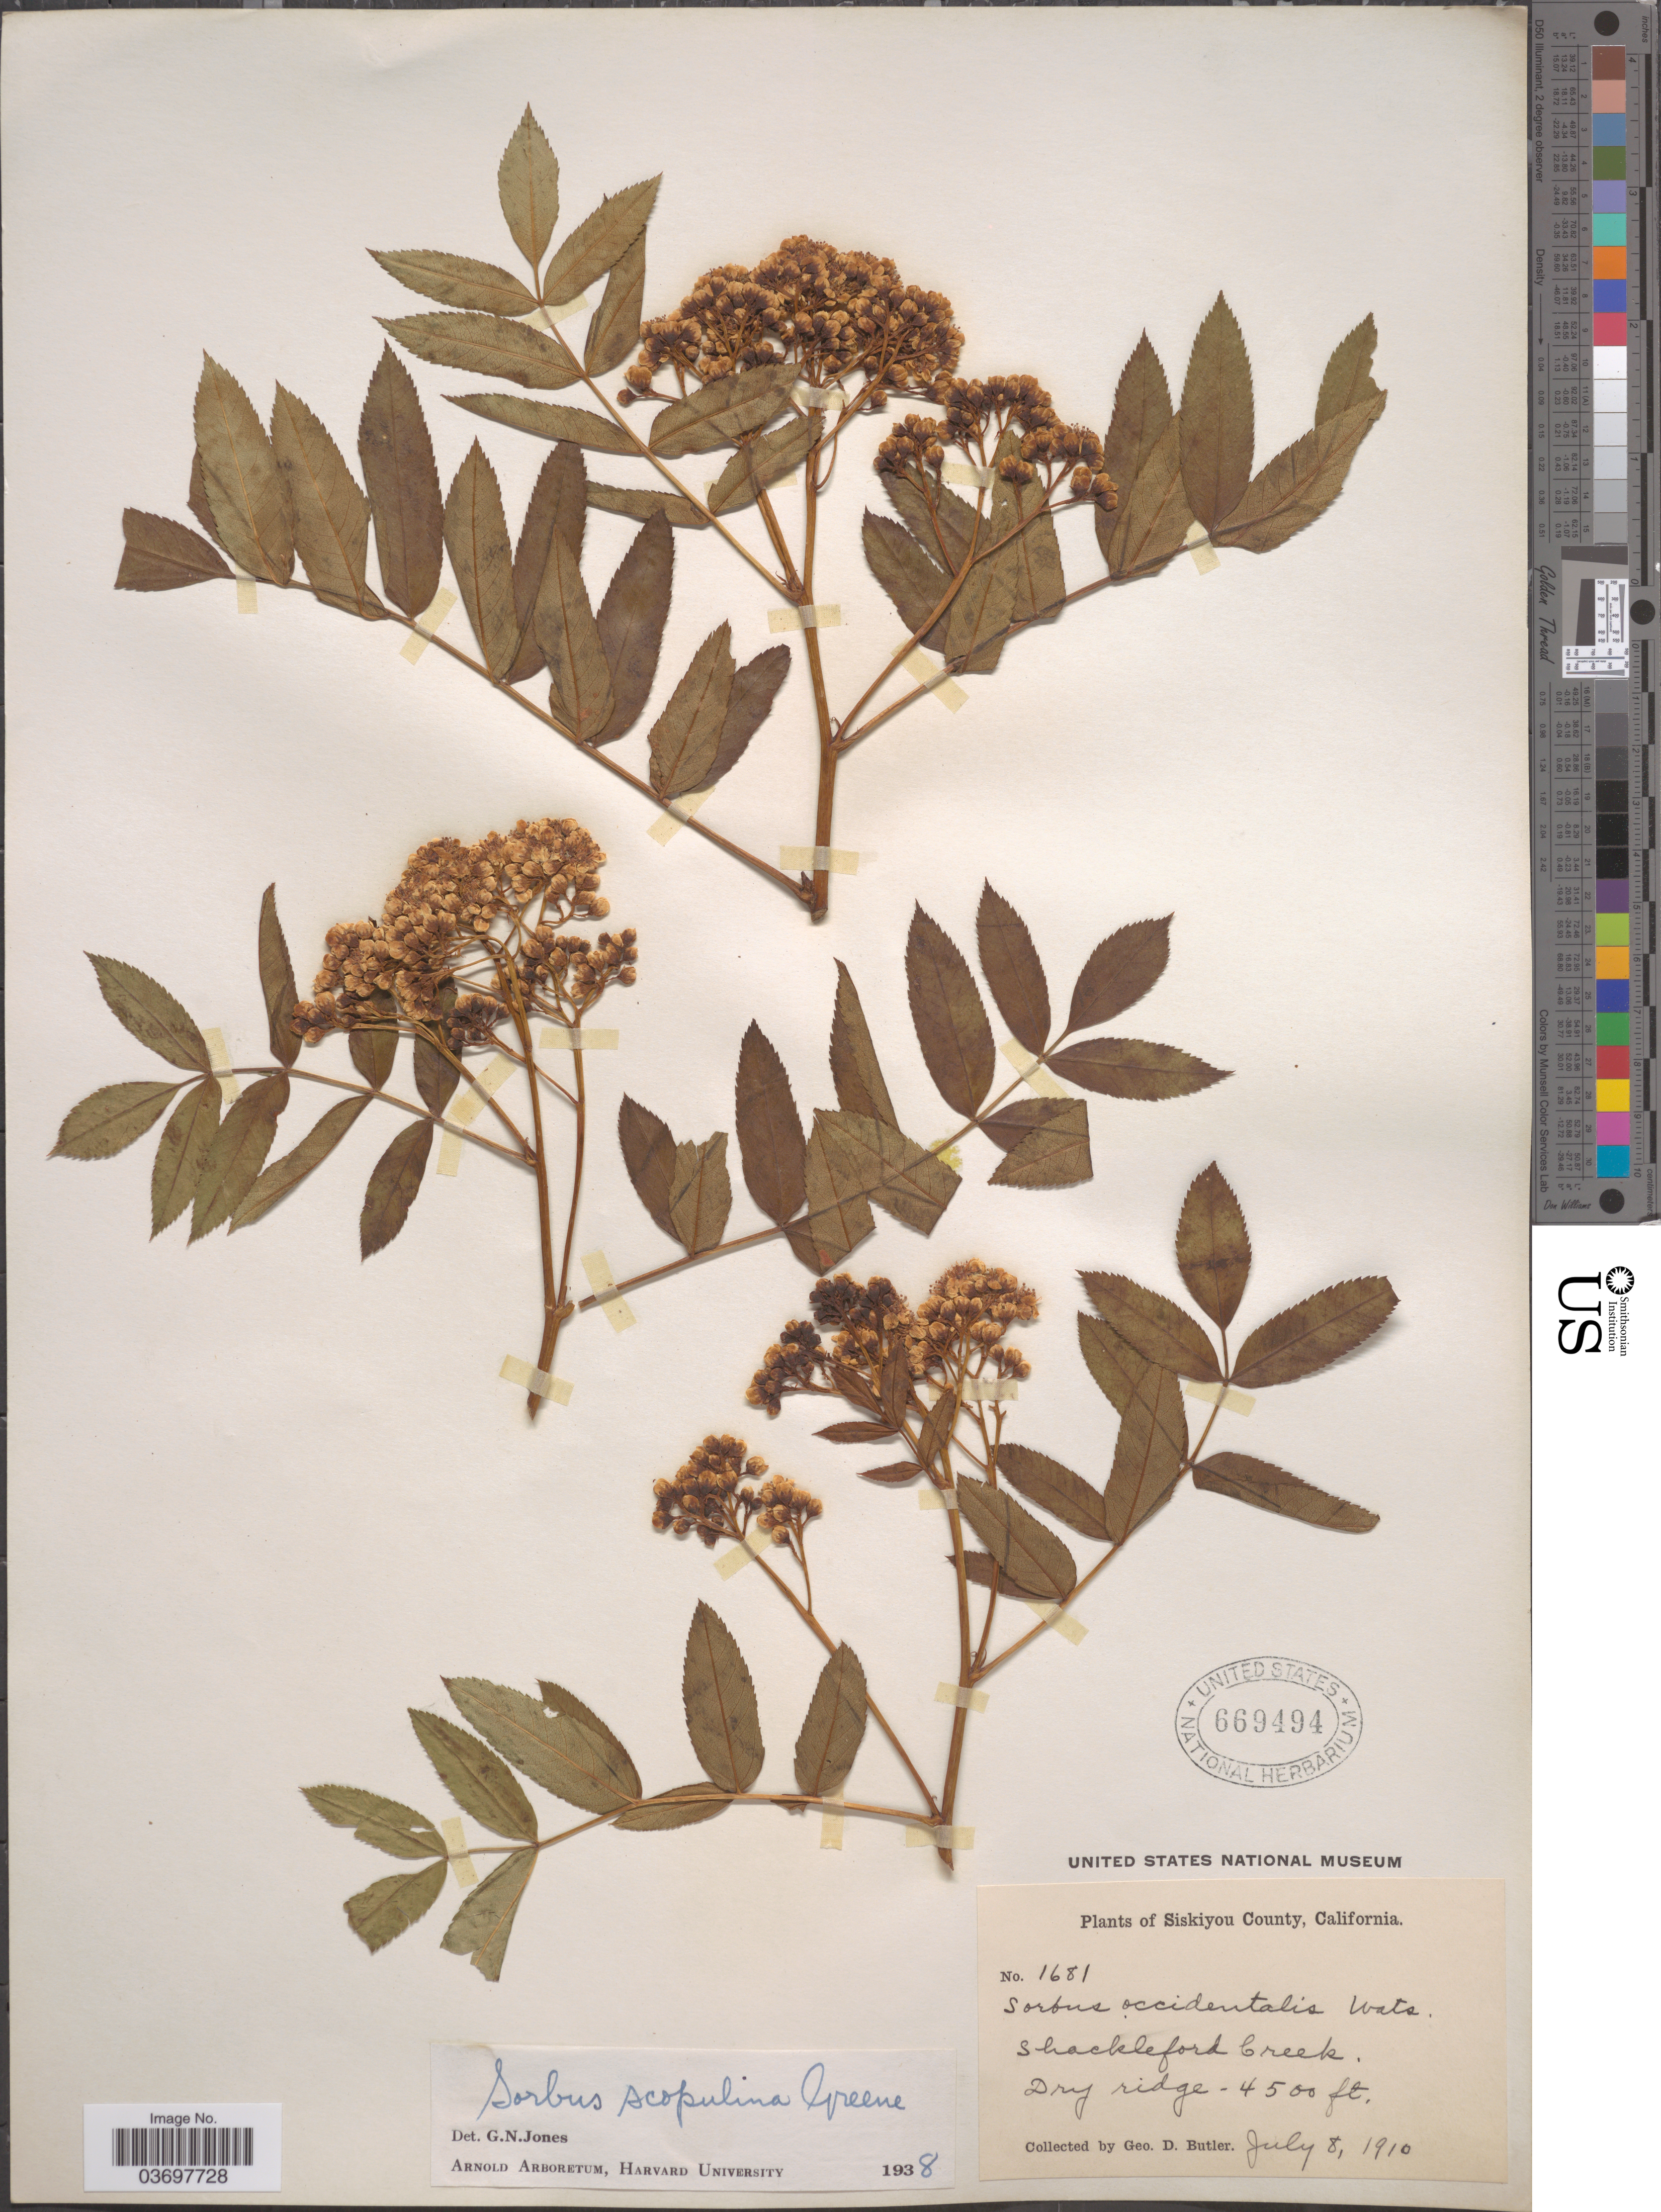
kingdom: Plantae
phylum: Tracheophyta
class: Magnoliopsida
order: Rosales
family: Rosaceae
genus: Sorbus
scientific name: Sorbus scopulina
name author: Greene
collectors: G. D. Butler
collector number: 1681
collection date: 1910-07-08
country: United States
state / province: California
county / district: Siskiyou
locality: Siskiyou County. Shackleford Creek.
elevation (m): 1372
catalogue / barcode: US 669494